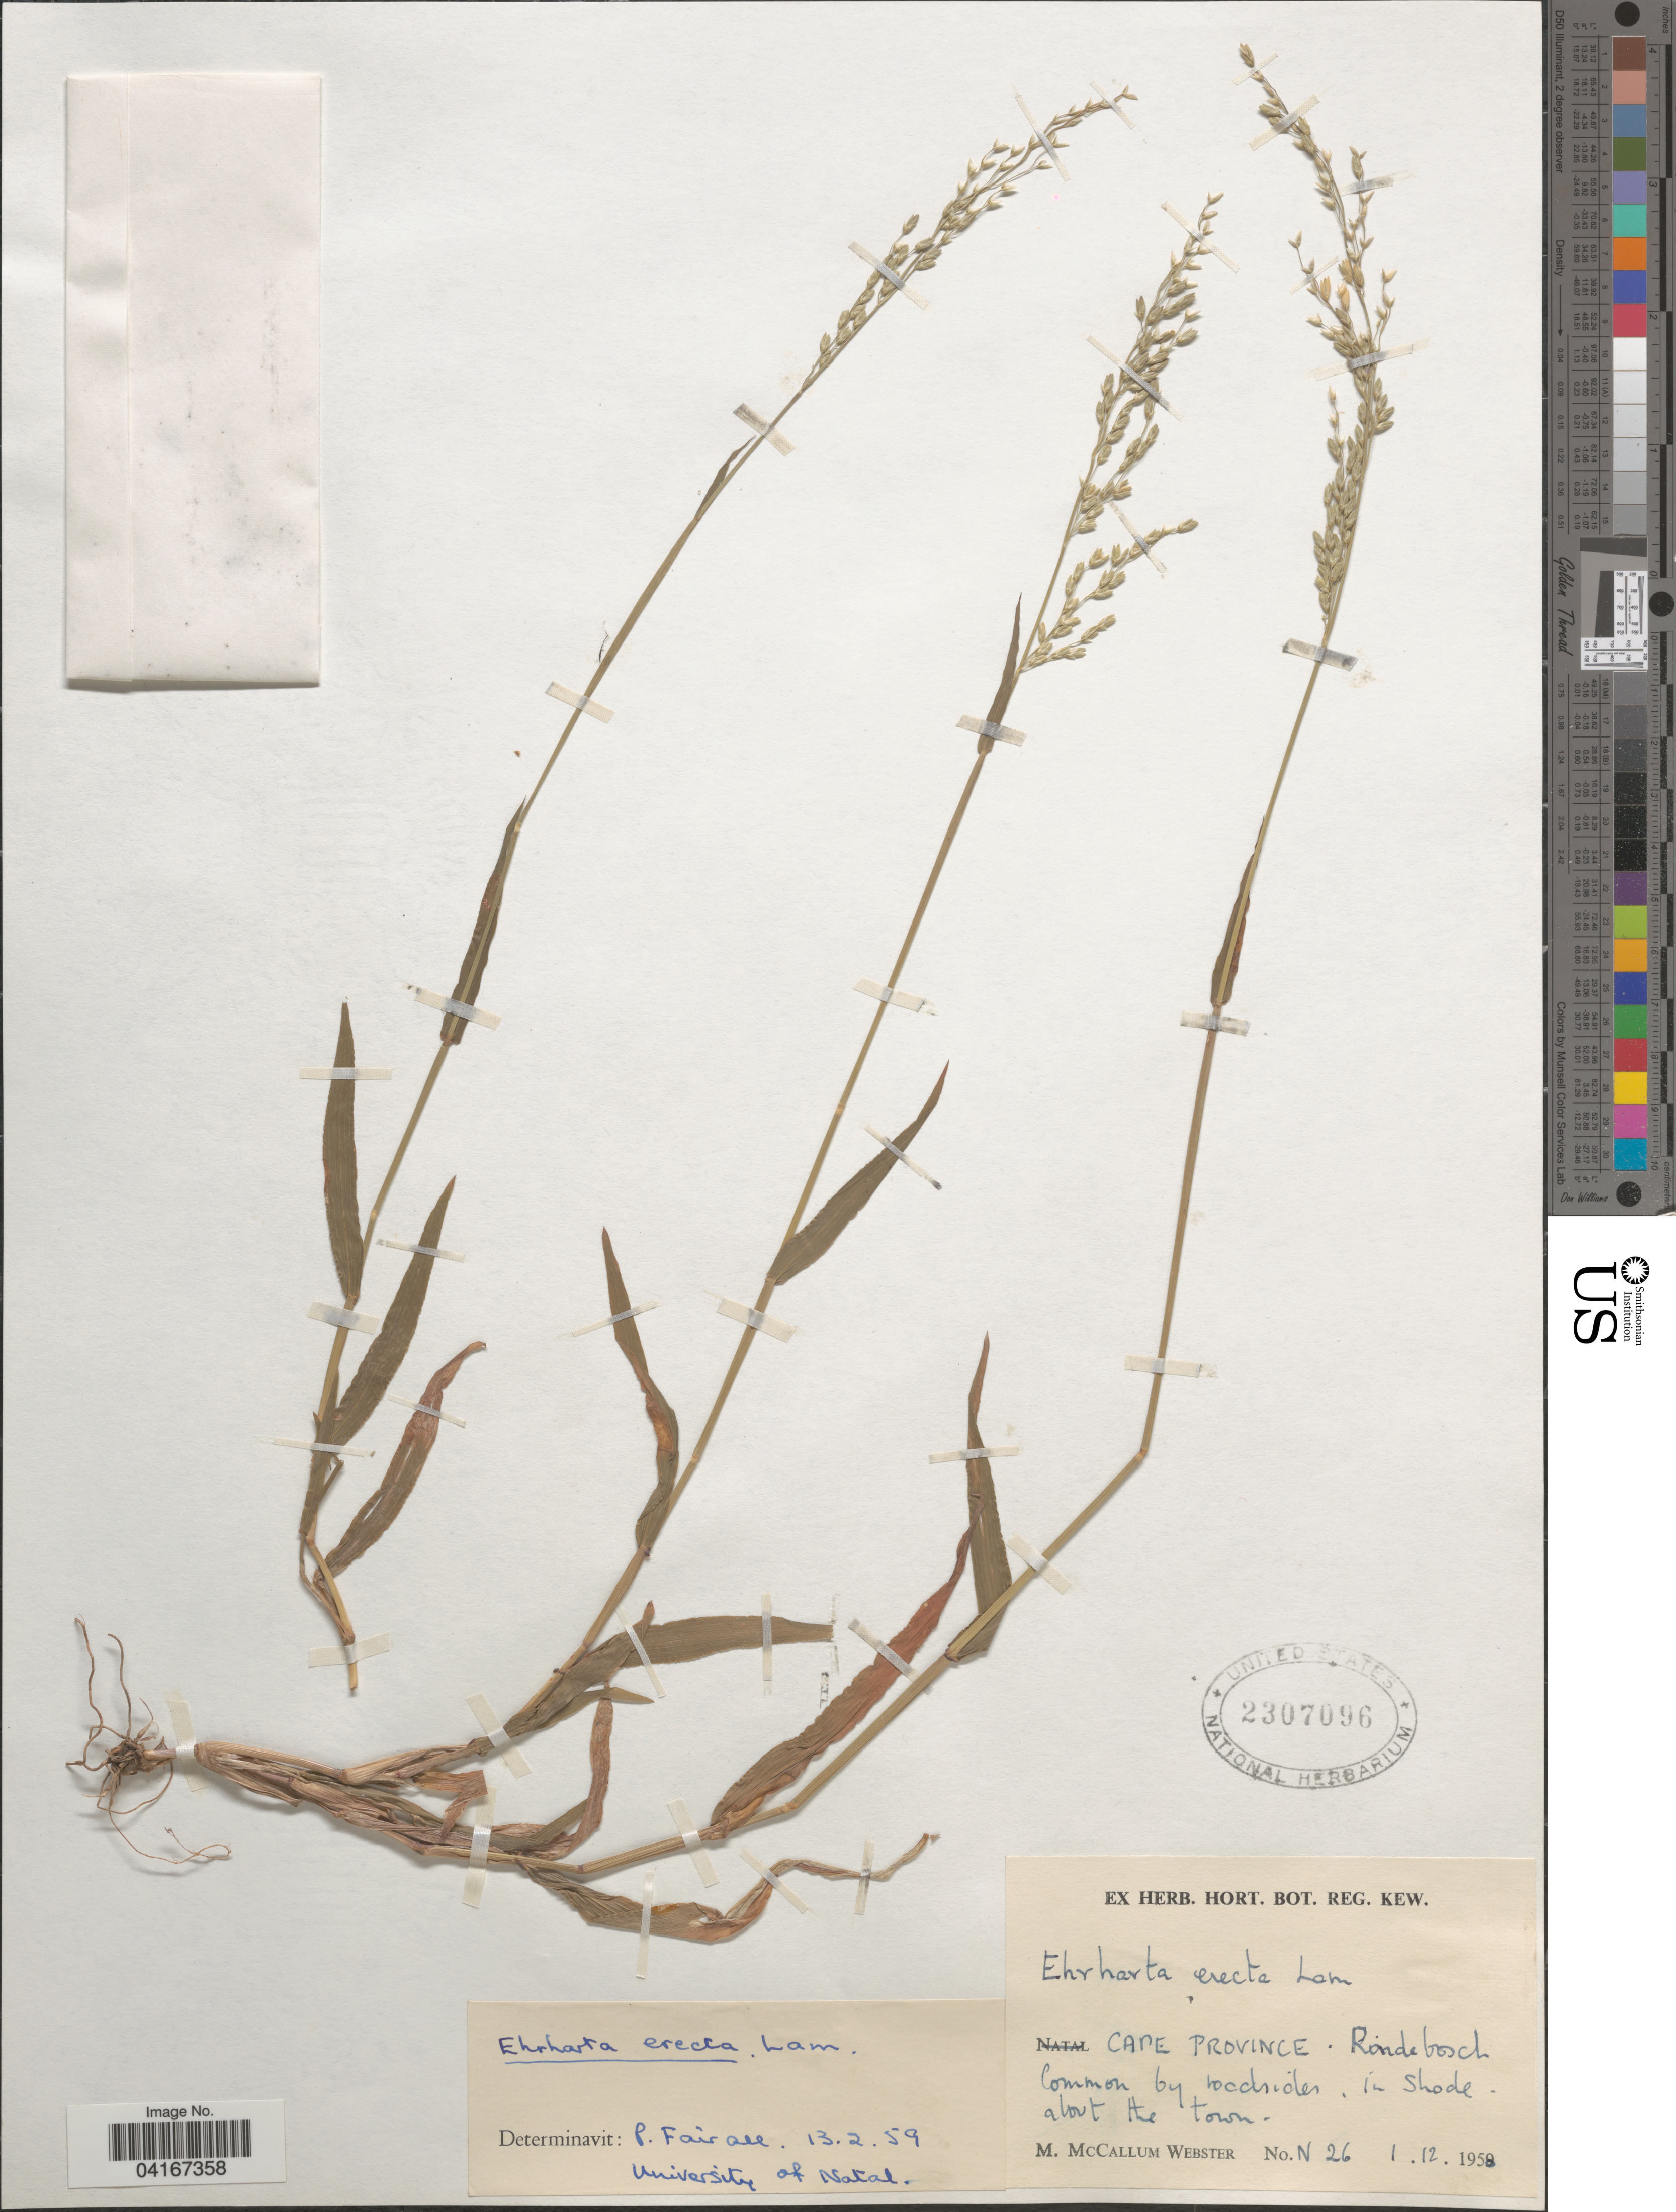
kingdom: Plantae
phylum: Tracheophyta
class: Liliopsida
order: Poales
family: Poaceae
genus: Ehrharta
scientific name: Ehrharta erecta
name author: Lam.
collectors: M. Webster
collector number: N26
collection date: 1958-12-01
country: South Africa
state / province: Western Cape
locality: Rondebosch Common by roadsides, in shade, about the town.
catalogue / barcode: US 2307096